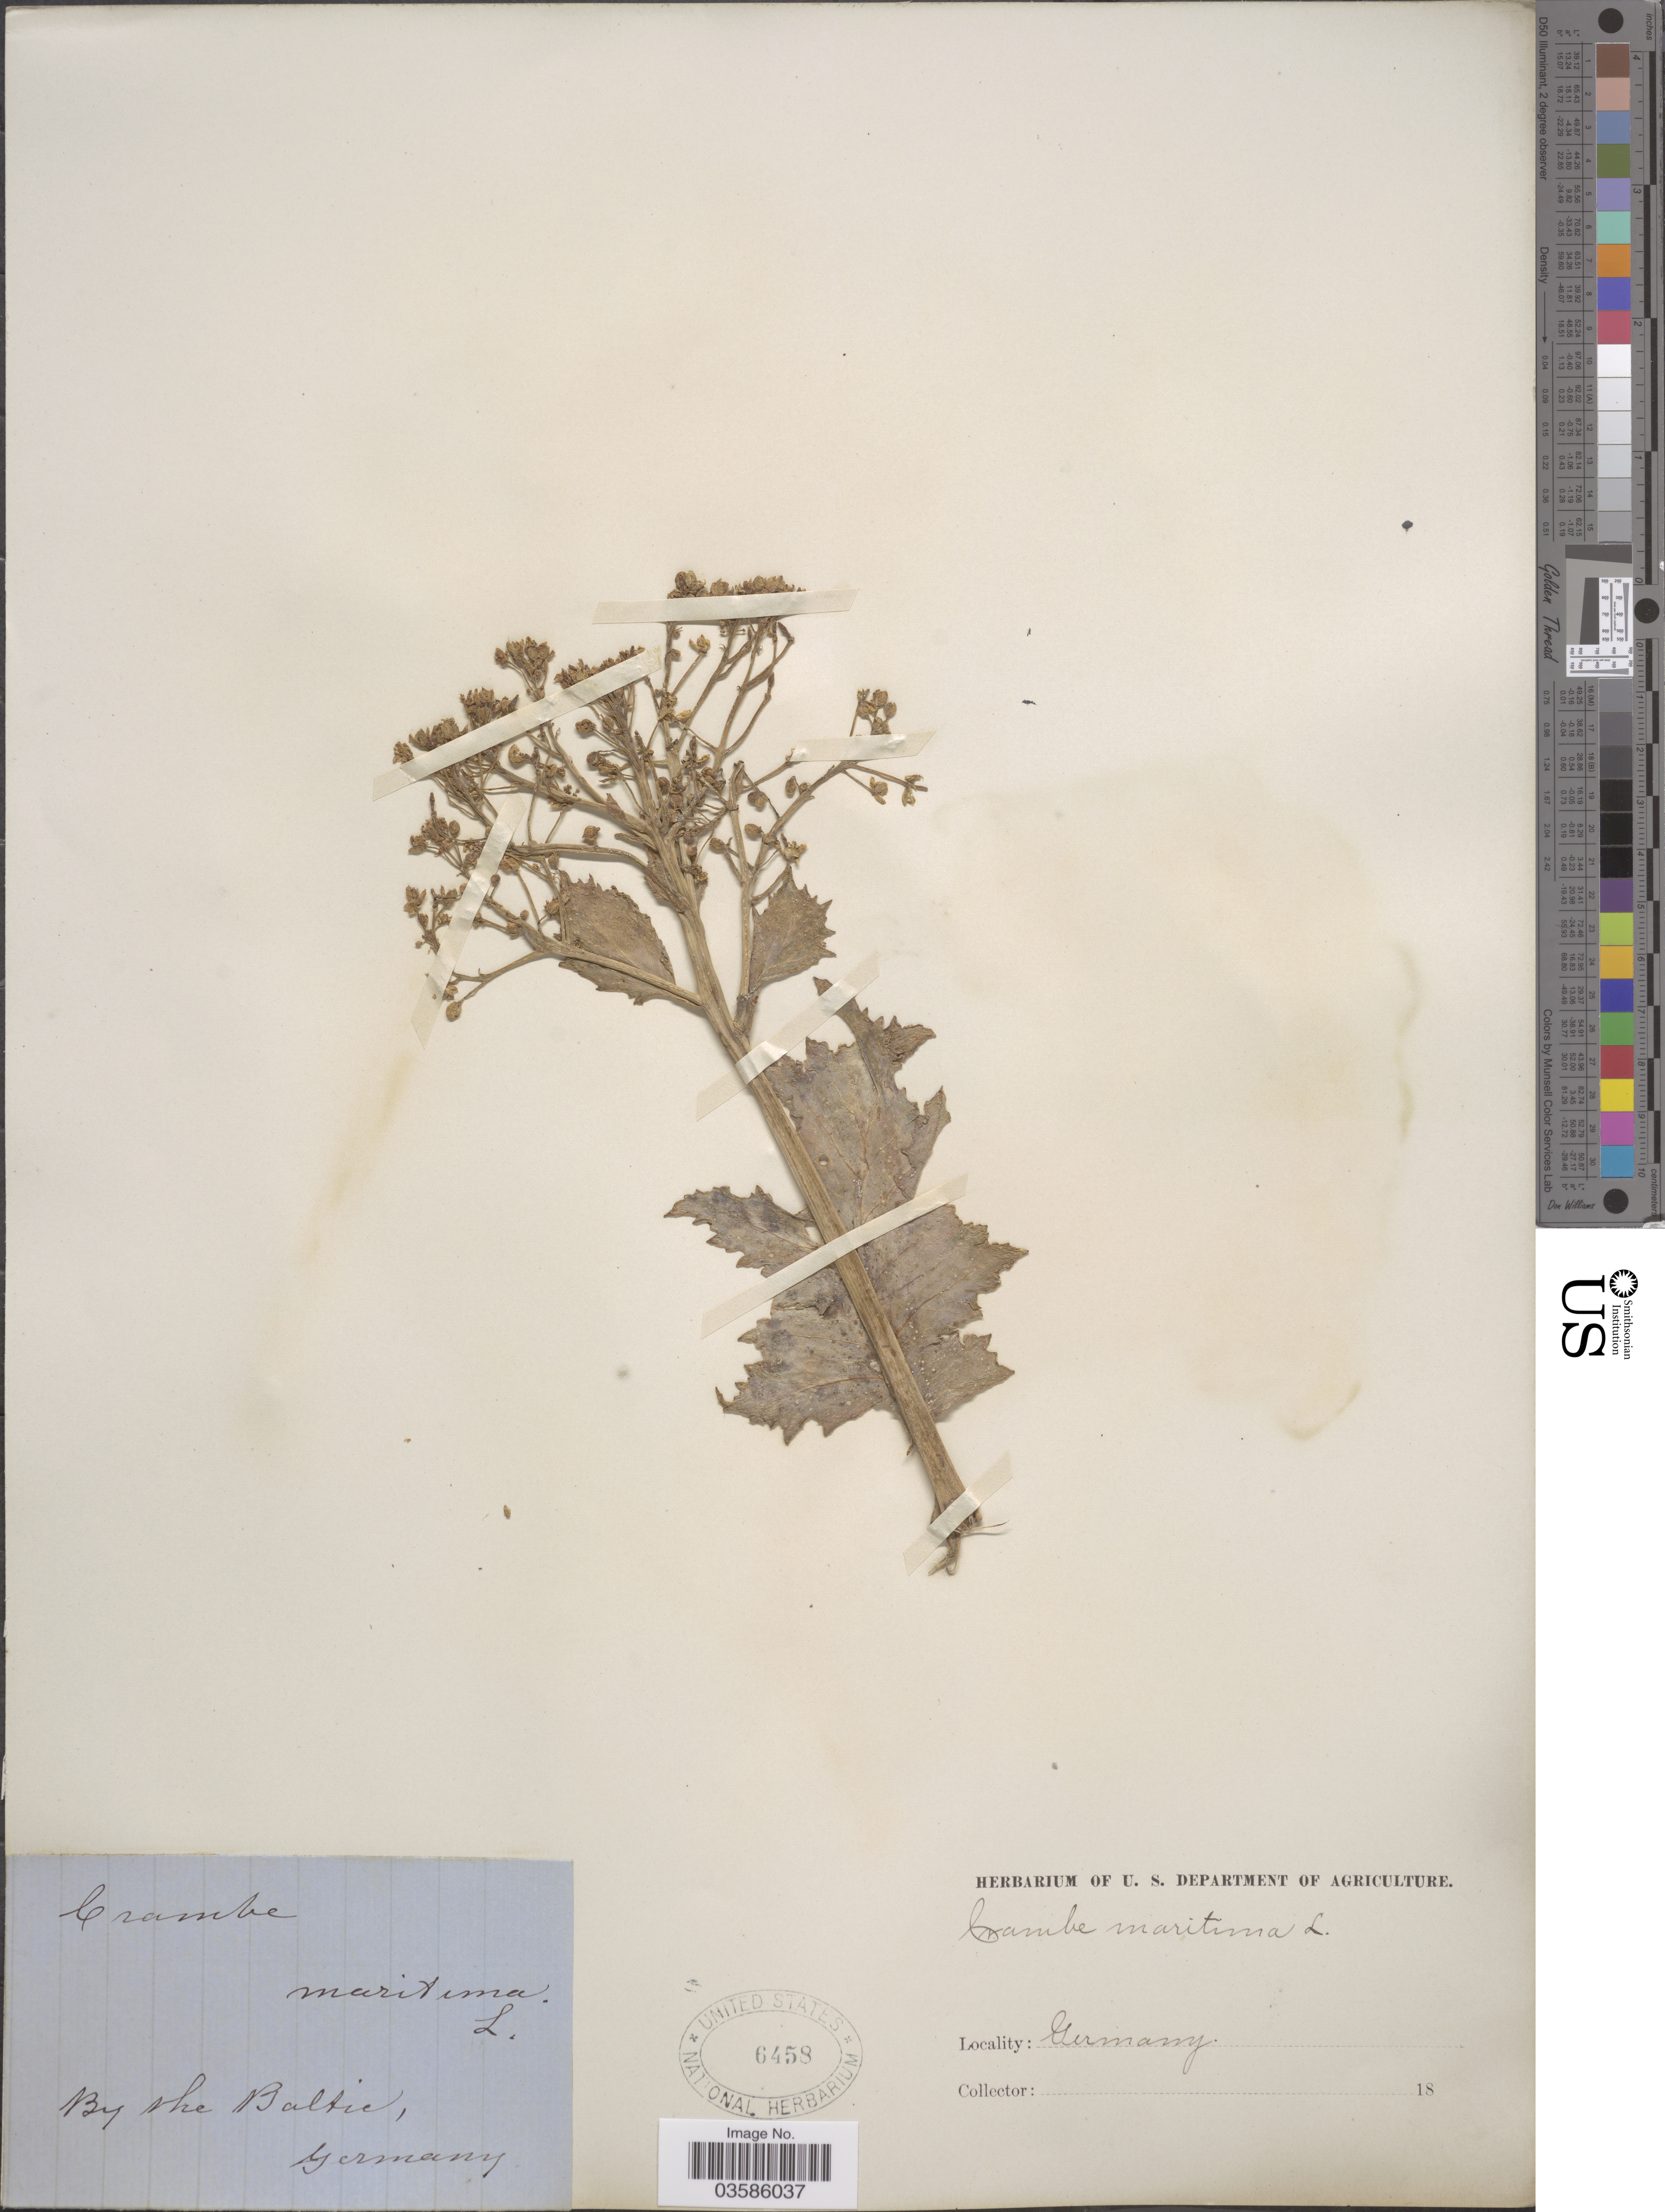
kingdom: Plantae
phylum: Tracheophyta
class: Magnoliopsida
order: Brassicales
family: Brassicaceae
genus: Crambe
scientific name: Crambe maritima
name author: L.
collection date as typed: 18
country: Germany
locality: By the Baltic.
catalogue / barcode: US 6458